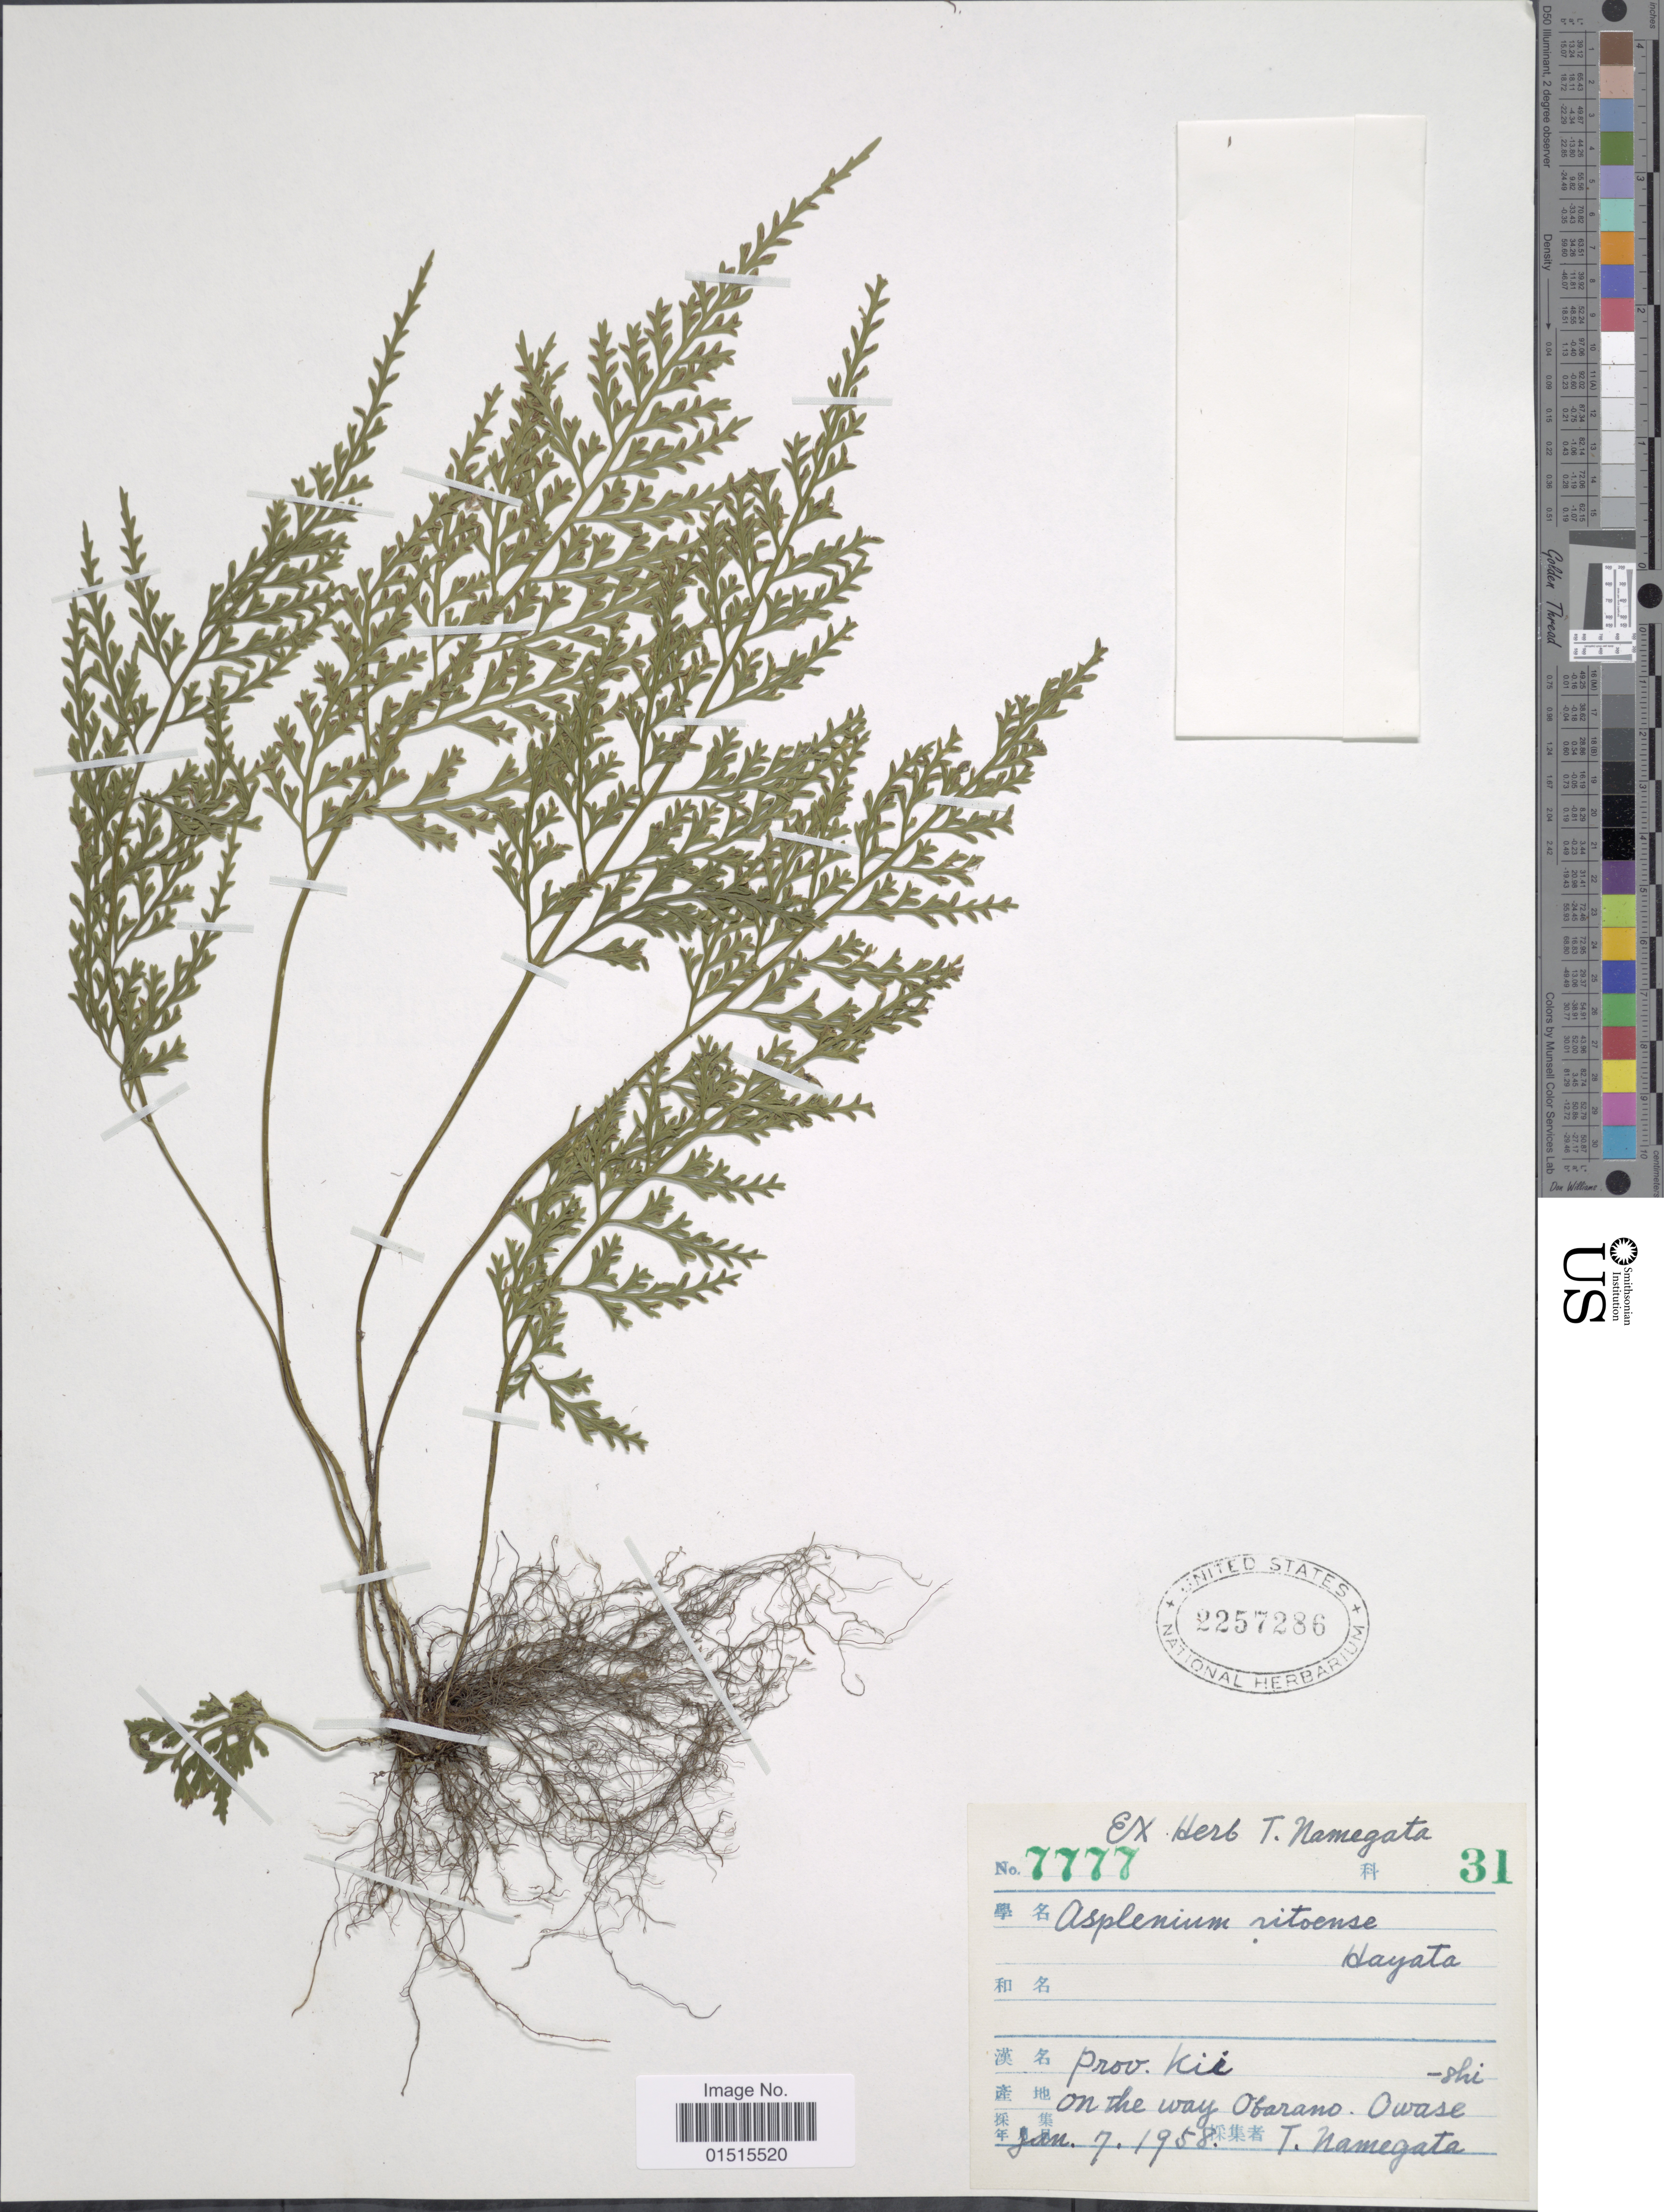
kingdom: Plantae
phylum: Tracheophyta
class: Polypodiopsida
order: Polypodiales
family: Aspleniaceae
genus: Asplenium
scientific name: Asplenium ritoense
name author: Hayata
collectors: T. Namegata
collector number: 7777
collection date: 1958-01-07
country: Japan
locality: Prov. Kii, on the way Obarano, Owase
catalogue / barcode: US 2257286